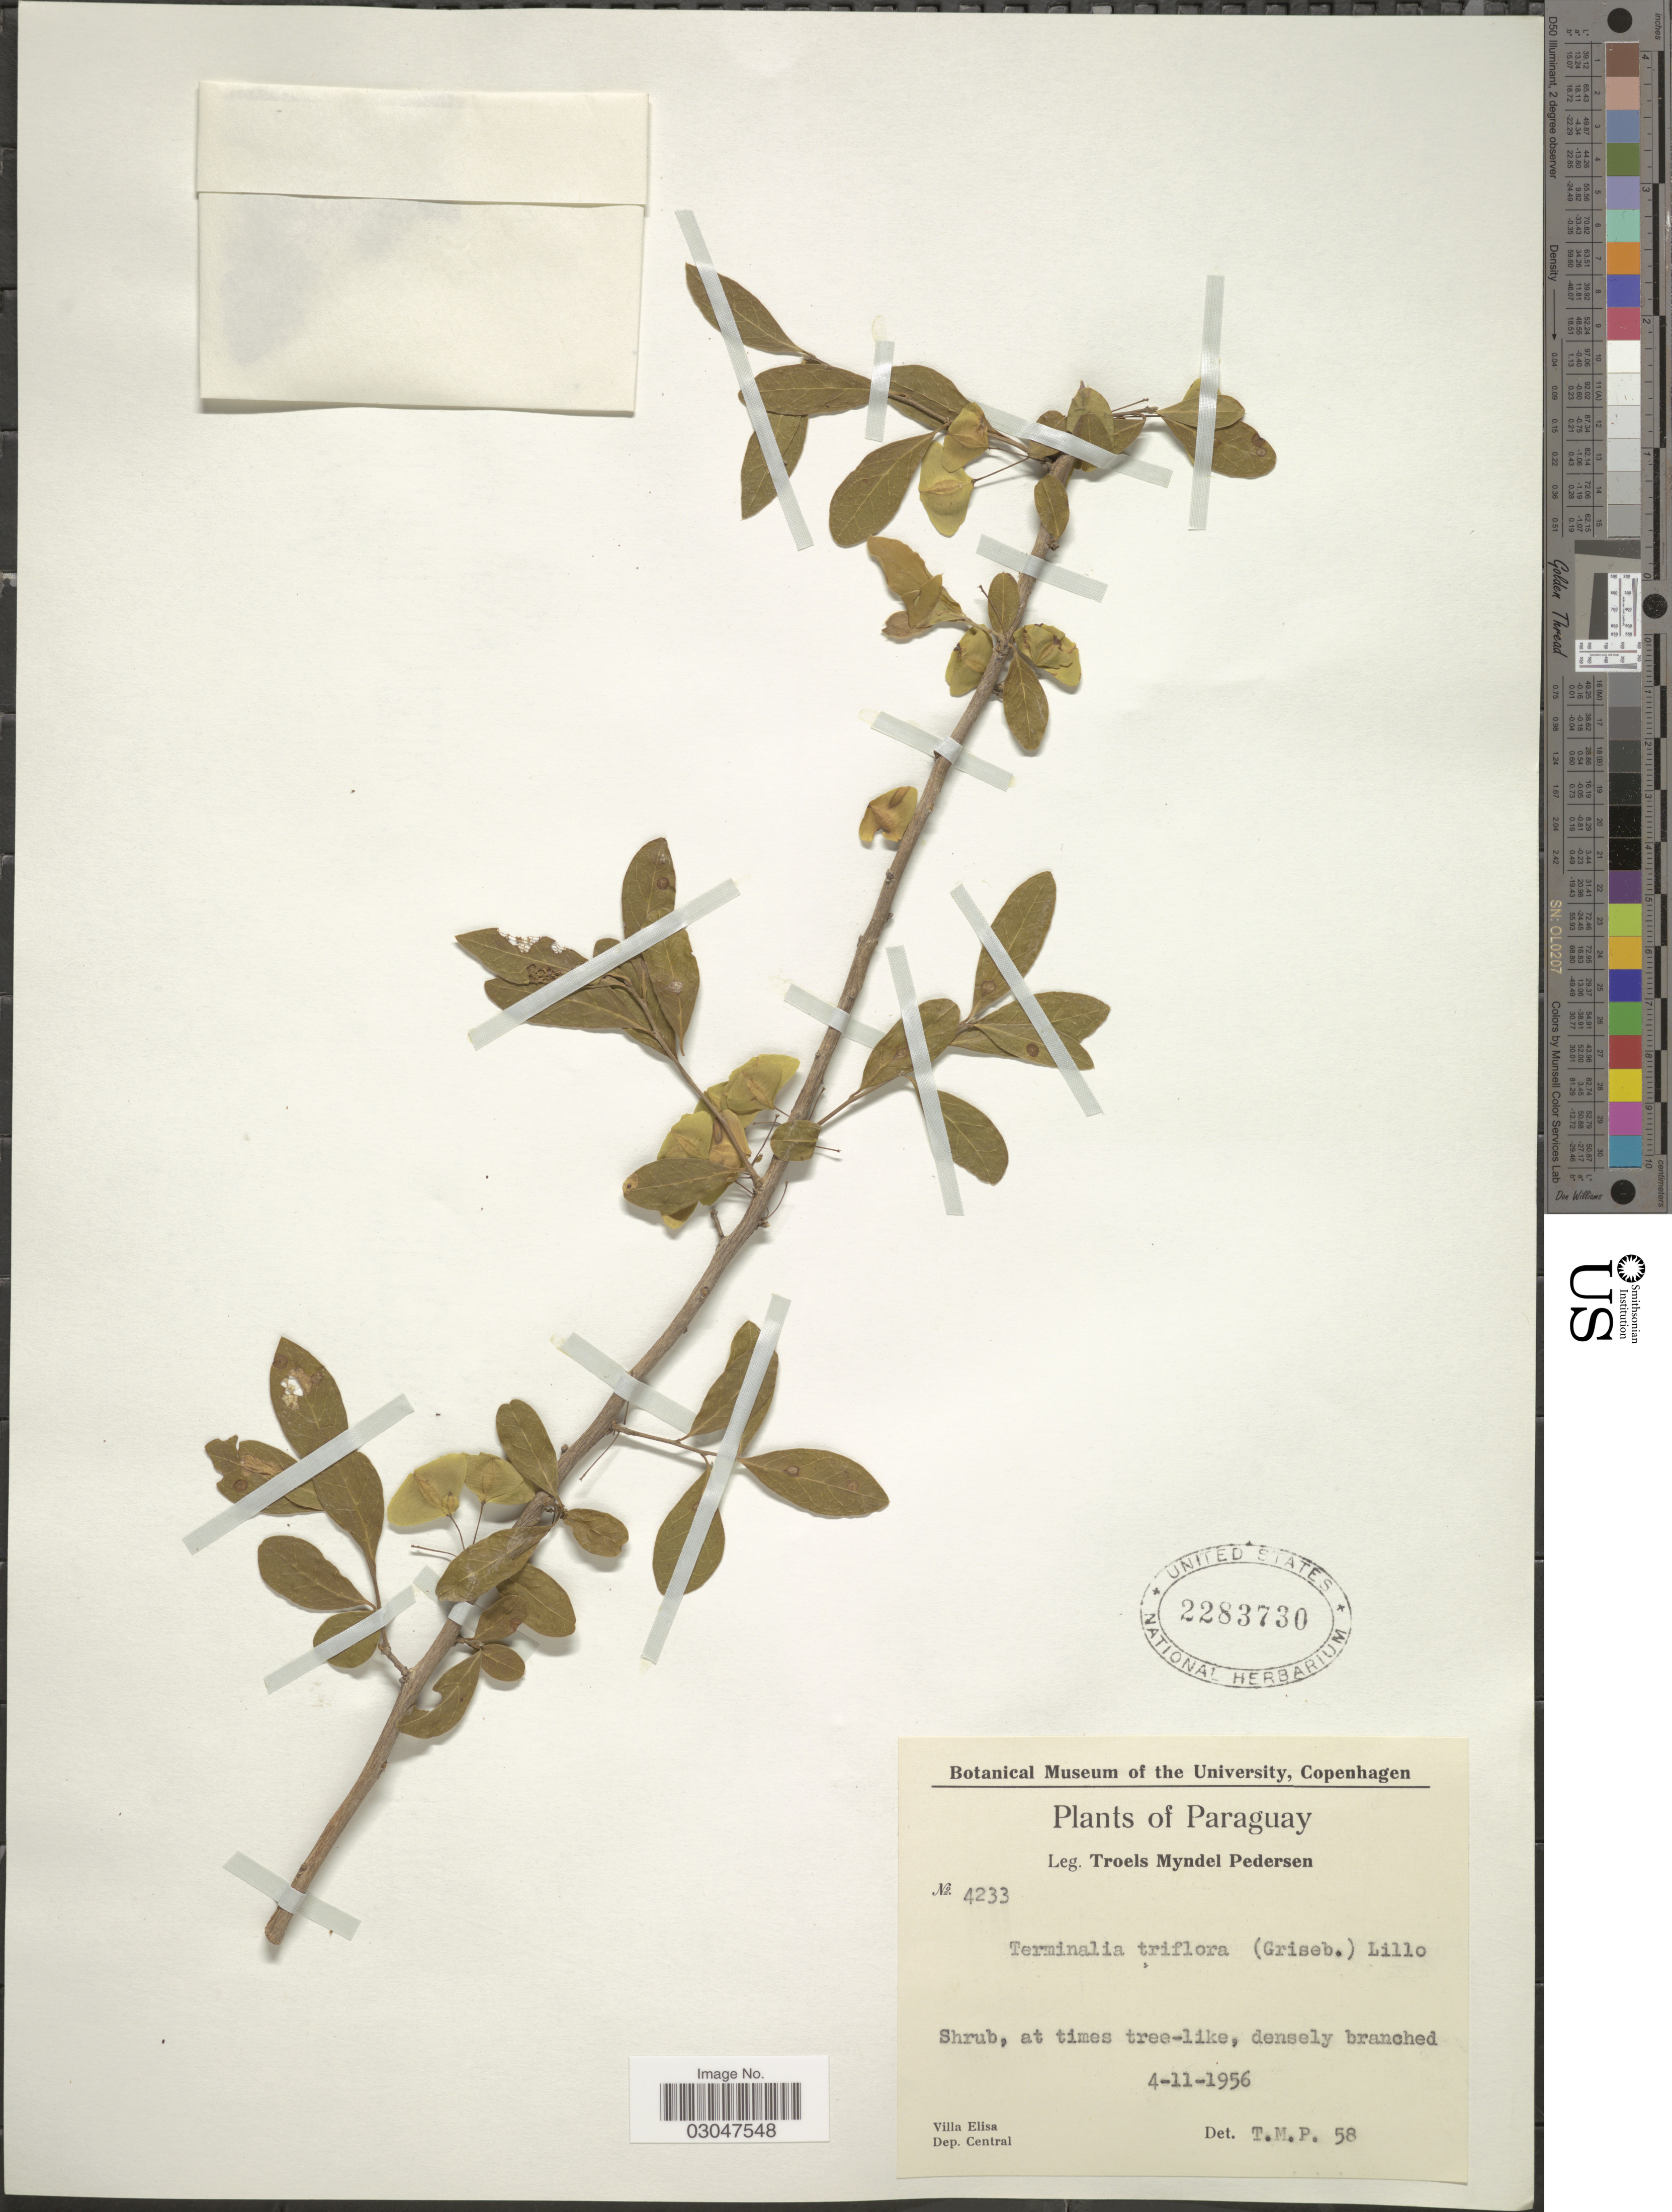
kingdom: Plantae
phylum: Tracheophyta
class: Magnoliopsida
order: Myrtales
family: Combretaceae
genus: Terminalia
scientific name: Terminalia triflora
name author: (Griseb.) Lillo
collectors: T. Pederson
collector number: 4233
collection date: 1956-11-04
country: Paraguay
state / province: Central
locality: Villa Elisa. Dep. Central.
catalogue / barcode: US 2283730